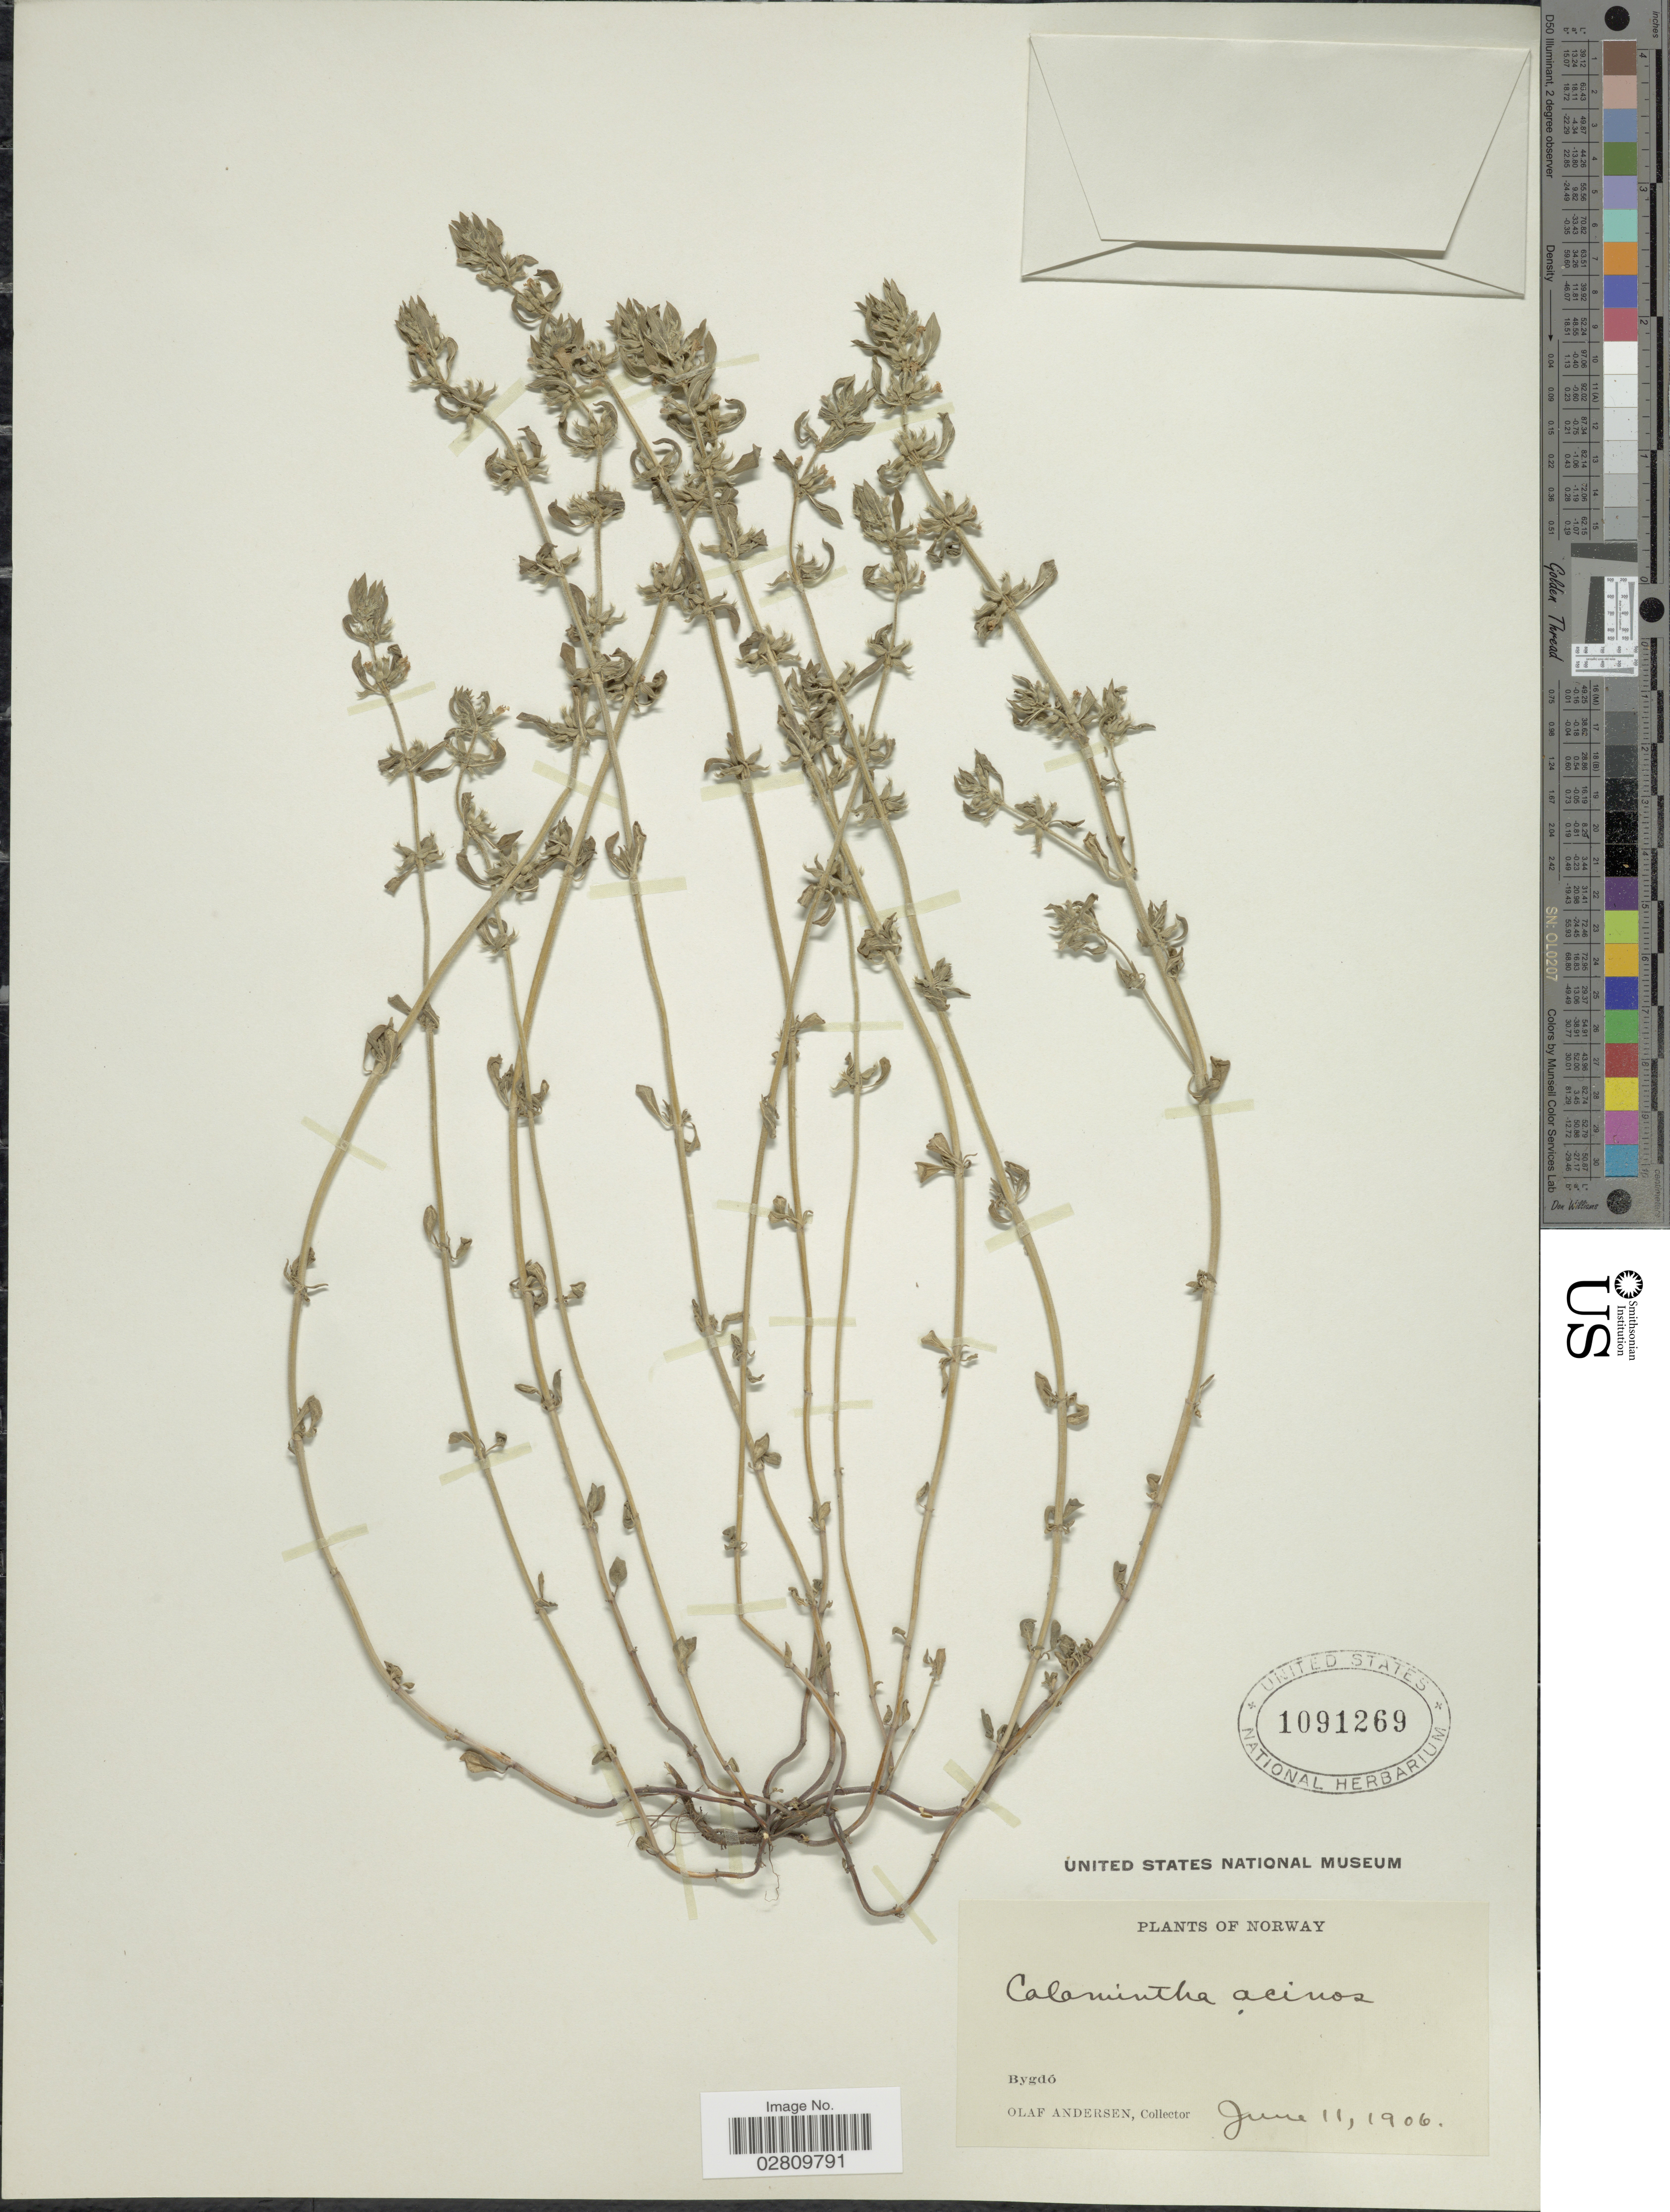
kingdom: Plantae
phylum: Tracheophyta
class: Magnoliopsida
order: Lamiales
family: Lamiaceae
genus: Acinos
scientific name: Acinos acinos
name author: (L.) Huth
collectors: O. Andersen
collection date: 1906-06-11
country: Norway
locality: Bygdó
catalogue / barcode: US 1091269